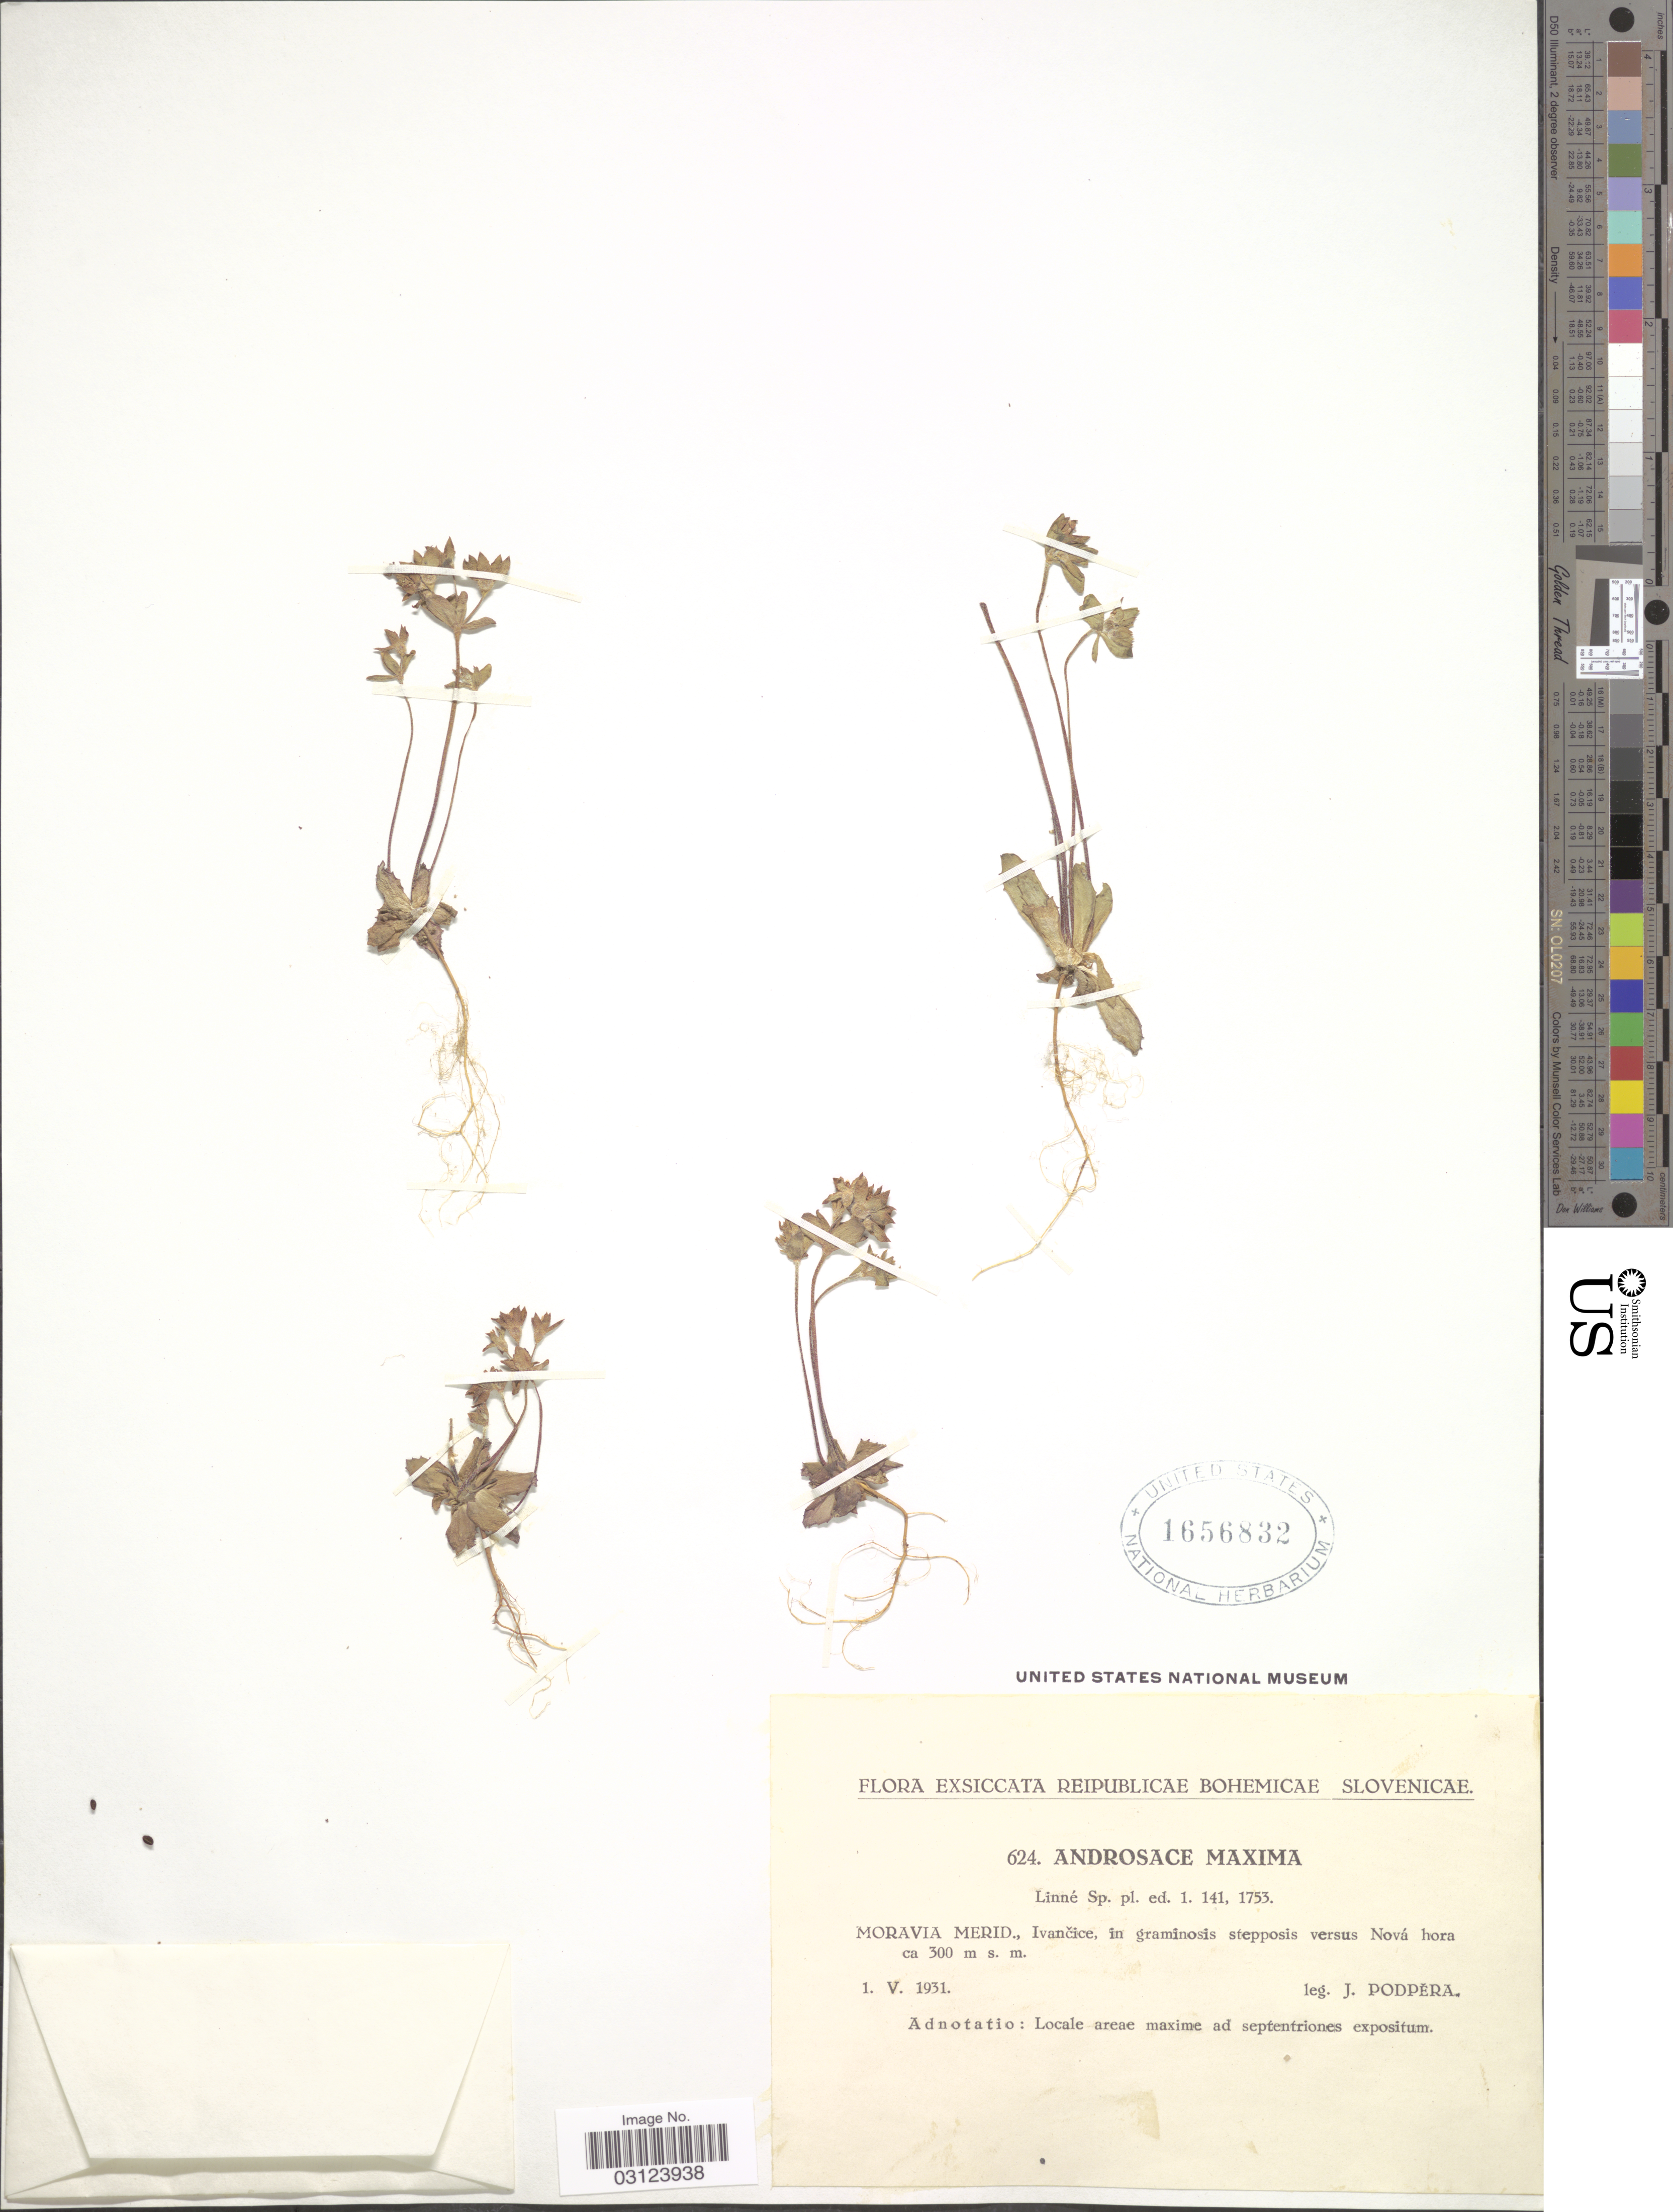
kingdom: Plantae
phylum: Tracheophyta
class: Magnoliopsida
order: Ericales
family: Primulaceae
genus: Androsace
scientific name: Androsace maxima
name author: L.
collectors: J. Podpera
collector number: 624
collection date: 1931-05-01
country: Czechia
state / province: South Moravian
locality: Reipublicae Bohemicae Slovenicae. Moravia Merid., Ivancice, in graminosis stepposis versus Nová hora.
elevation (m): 300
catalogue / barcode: US 1656832